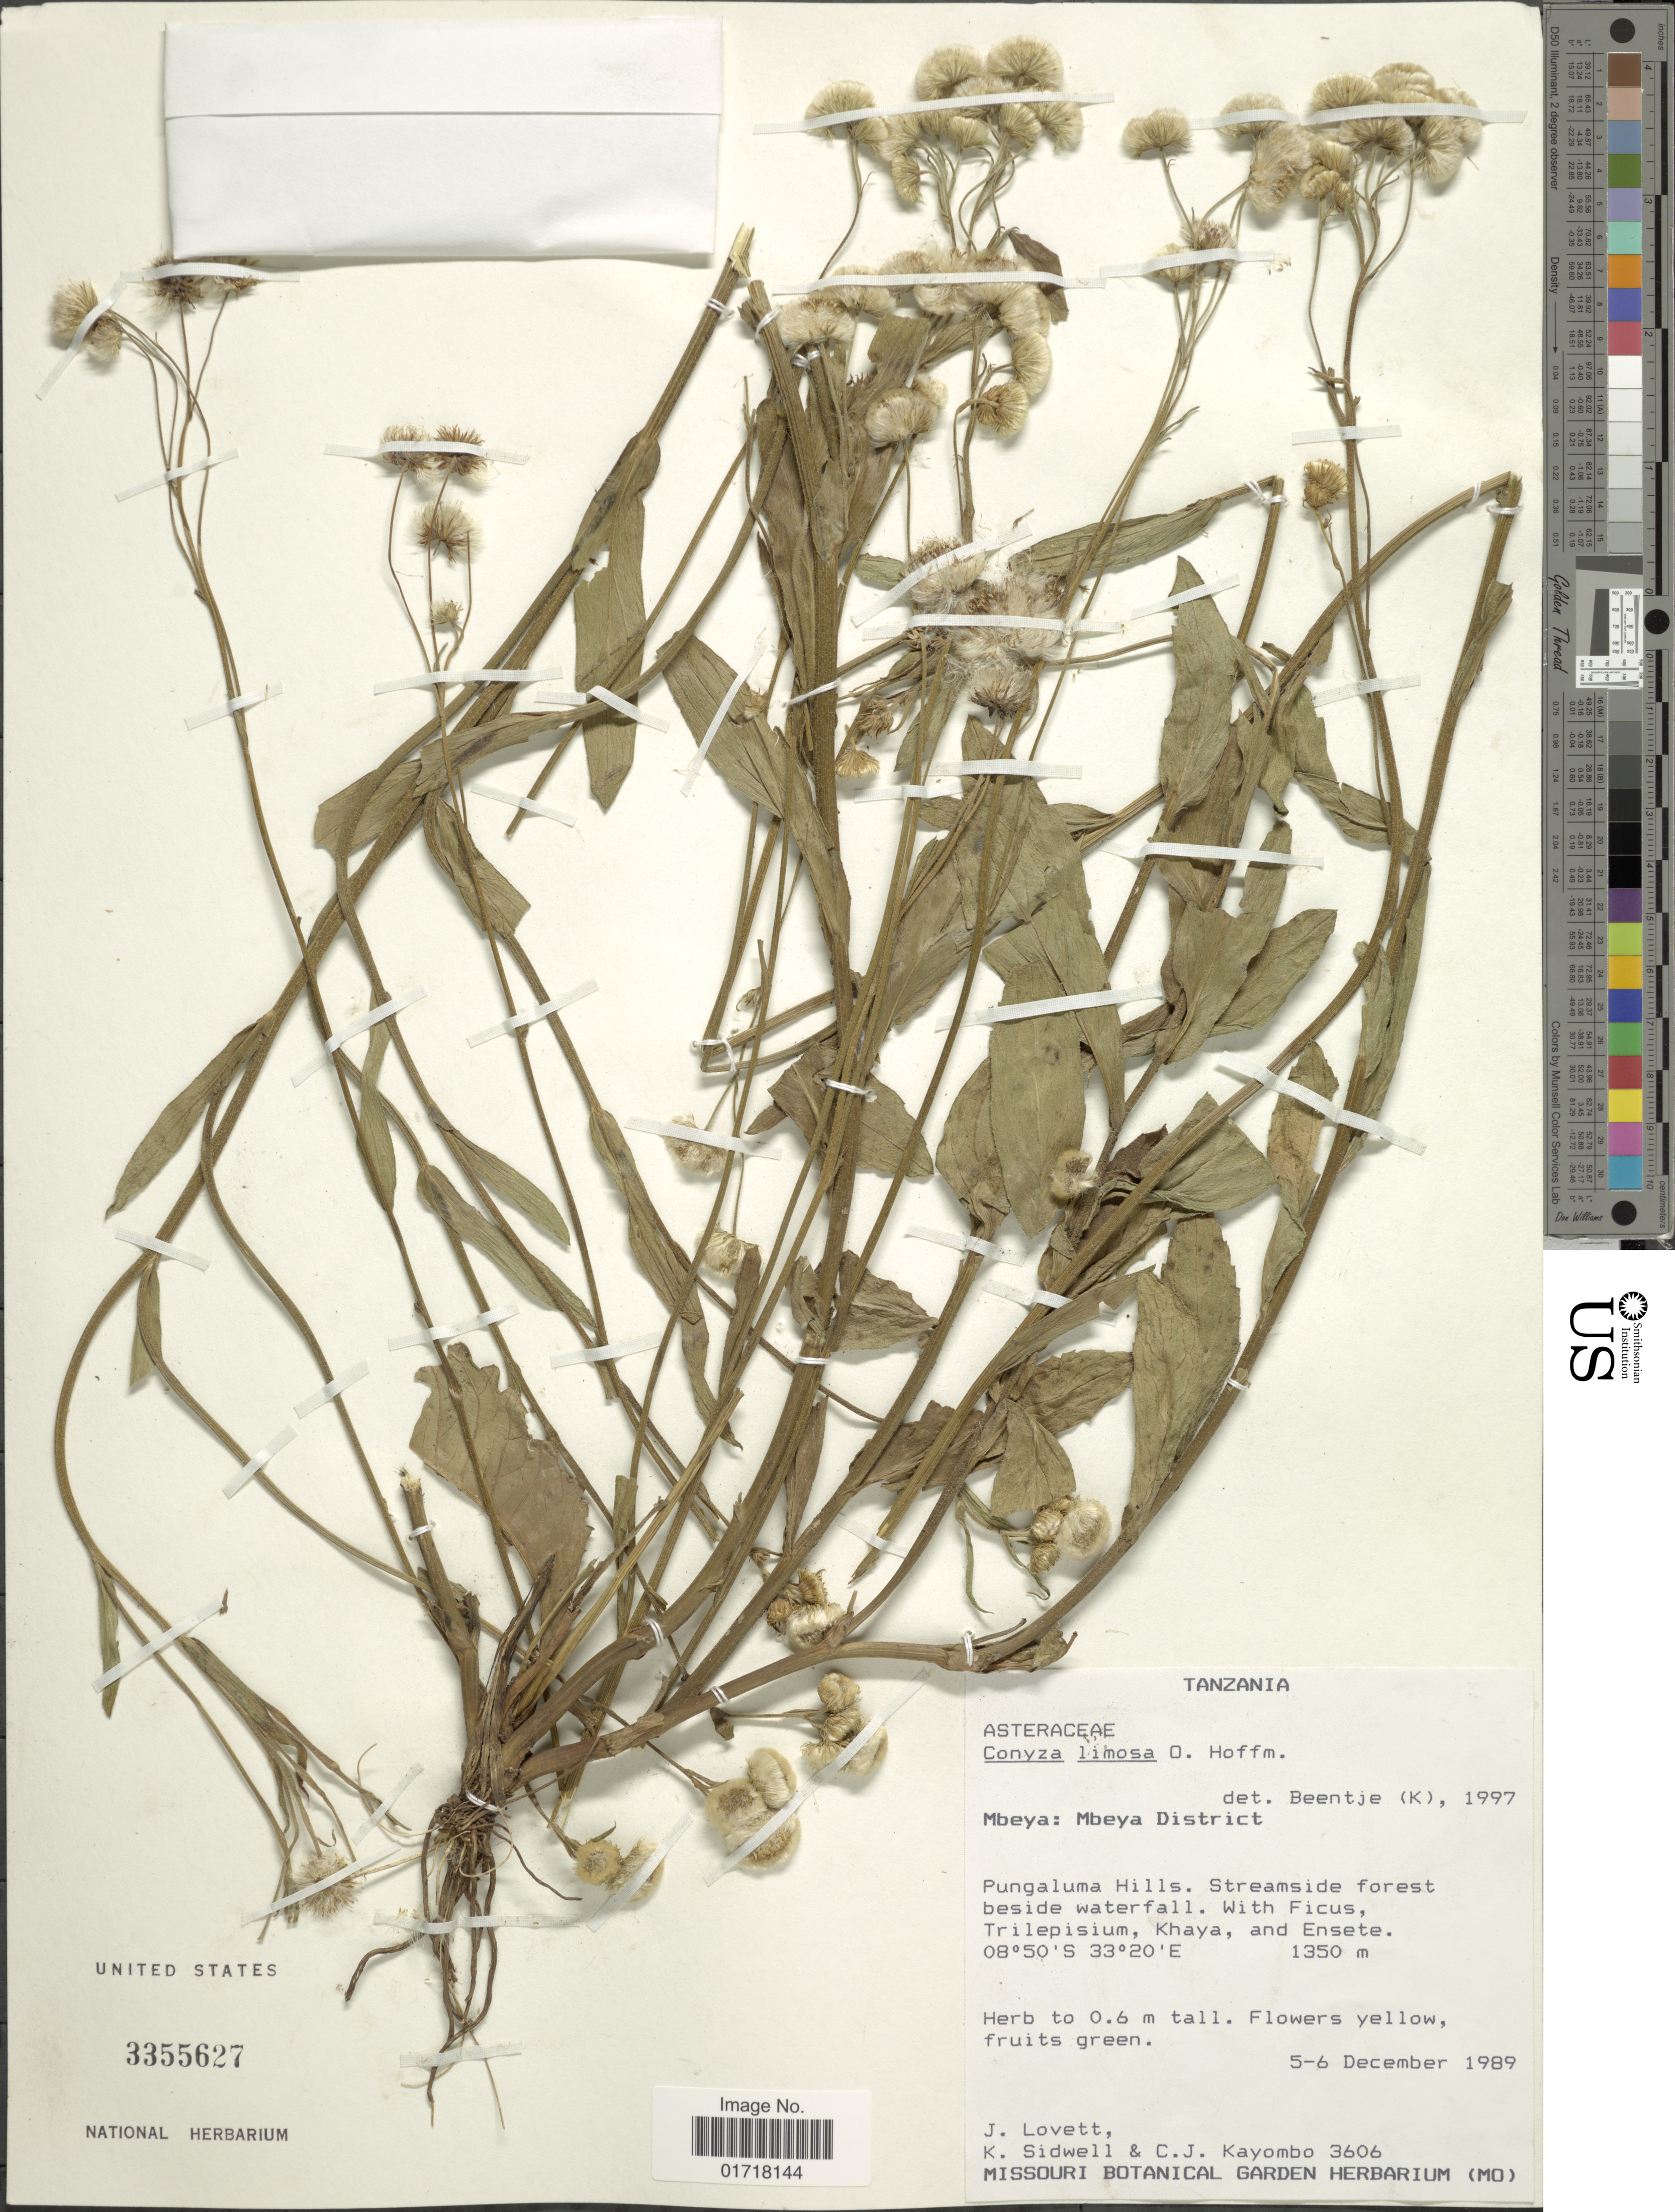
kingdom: Plantae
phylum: Tracheophyta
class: Magnoliopsida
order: Asterales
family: Asteraceae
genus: Conyza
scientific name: Conyza limosa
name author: O. Hoffm.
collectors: J. Lovett, K. Sidwell & C. Kayombo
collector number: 3606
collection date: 1989-12-05/1989-12-06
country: Tanzania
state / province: Mbeya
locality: Mbeya: Mbeya District, Pungaluma Hills, Streamside forest beside waterfall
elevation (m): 1350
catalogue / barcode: US 3355627